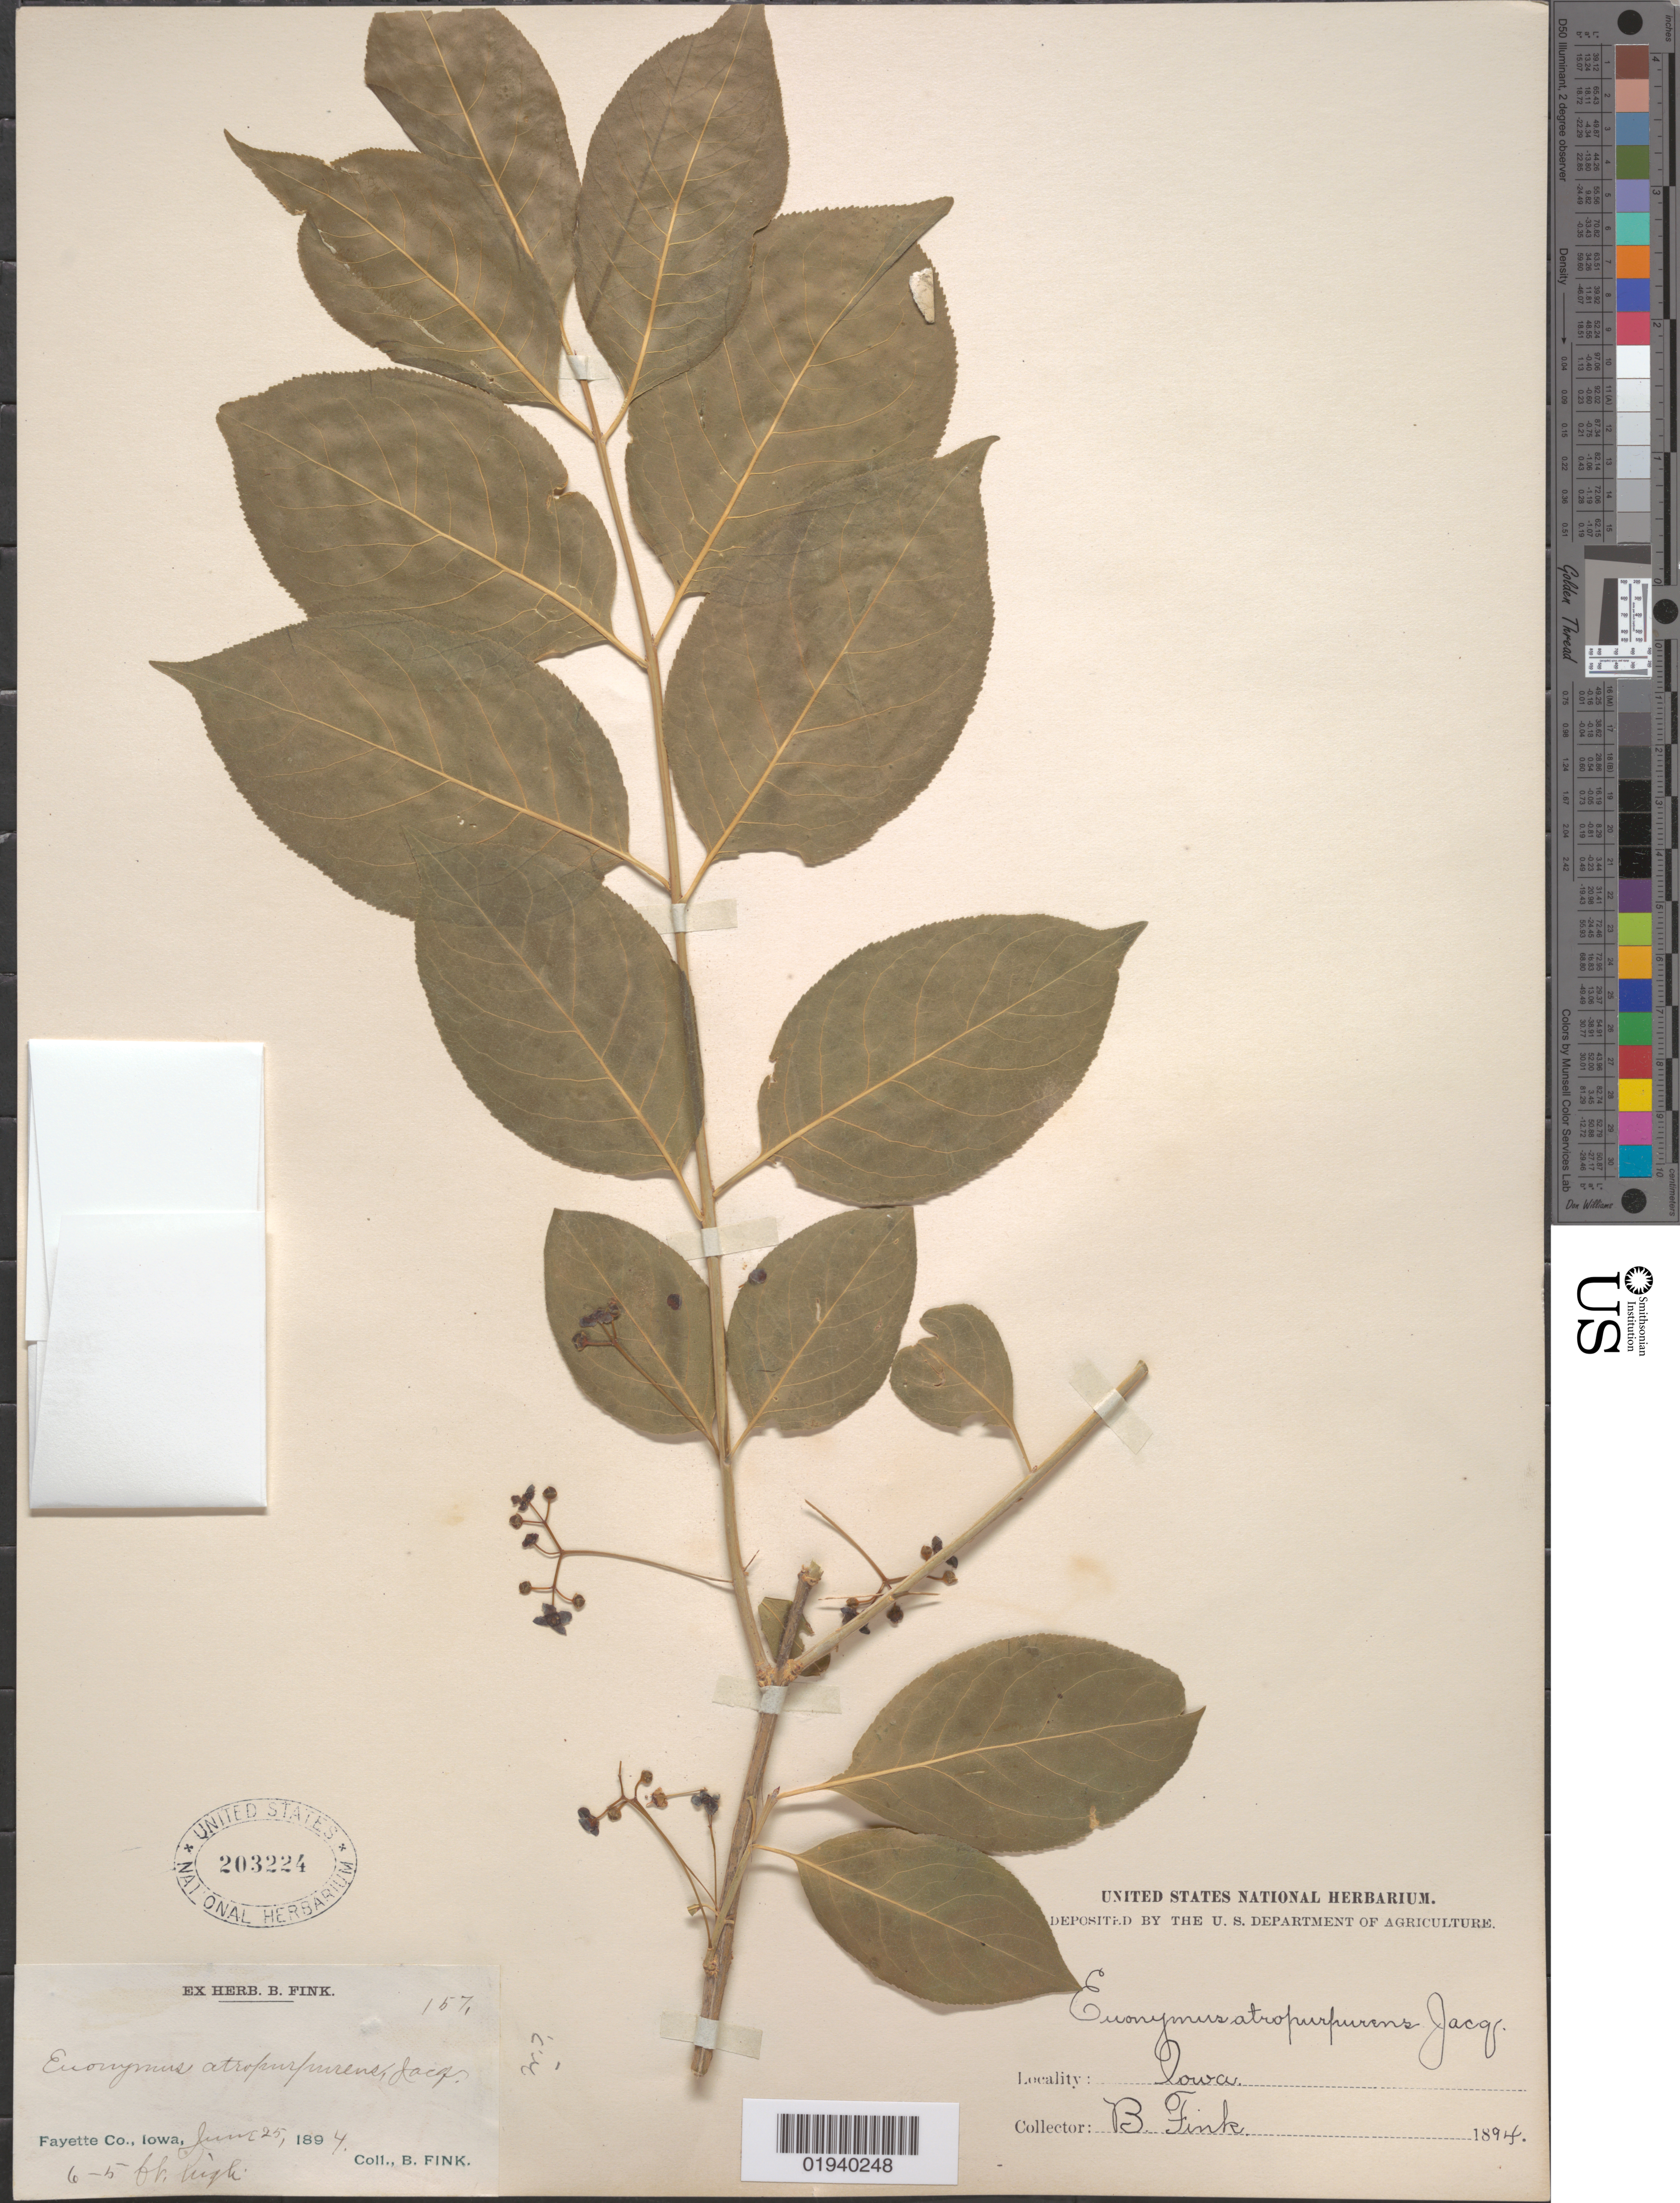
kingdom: Plantae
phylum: Tracheophyta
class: Magnoliopsida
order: Celastrales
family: Celastraceae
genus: Euonymus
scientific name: Euonymus atropurpureus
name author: Jacq.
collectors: B. Fink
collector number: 157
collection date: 1894-06-25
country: United States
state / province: Iowa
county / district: Fayette County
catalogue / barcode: US 203224